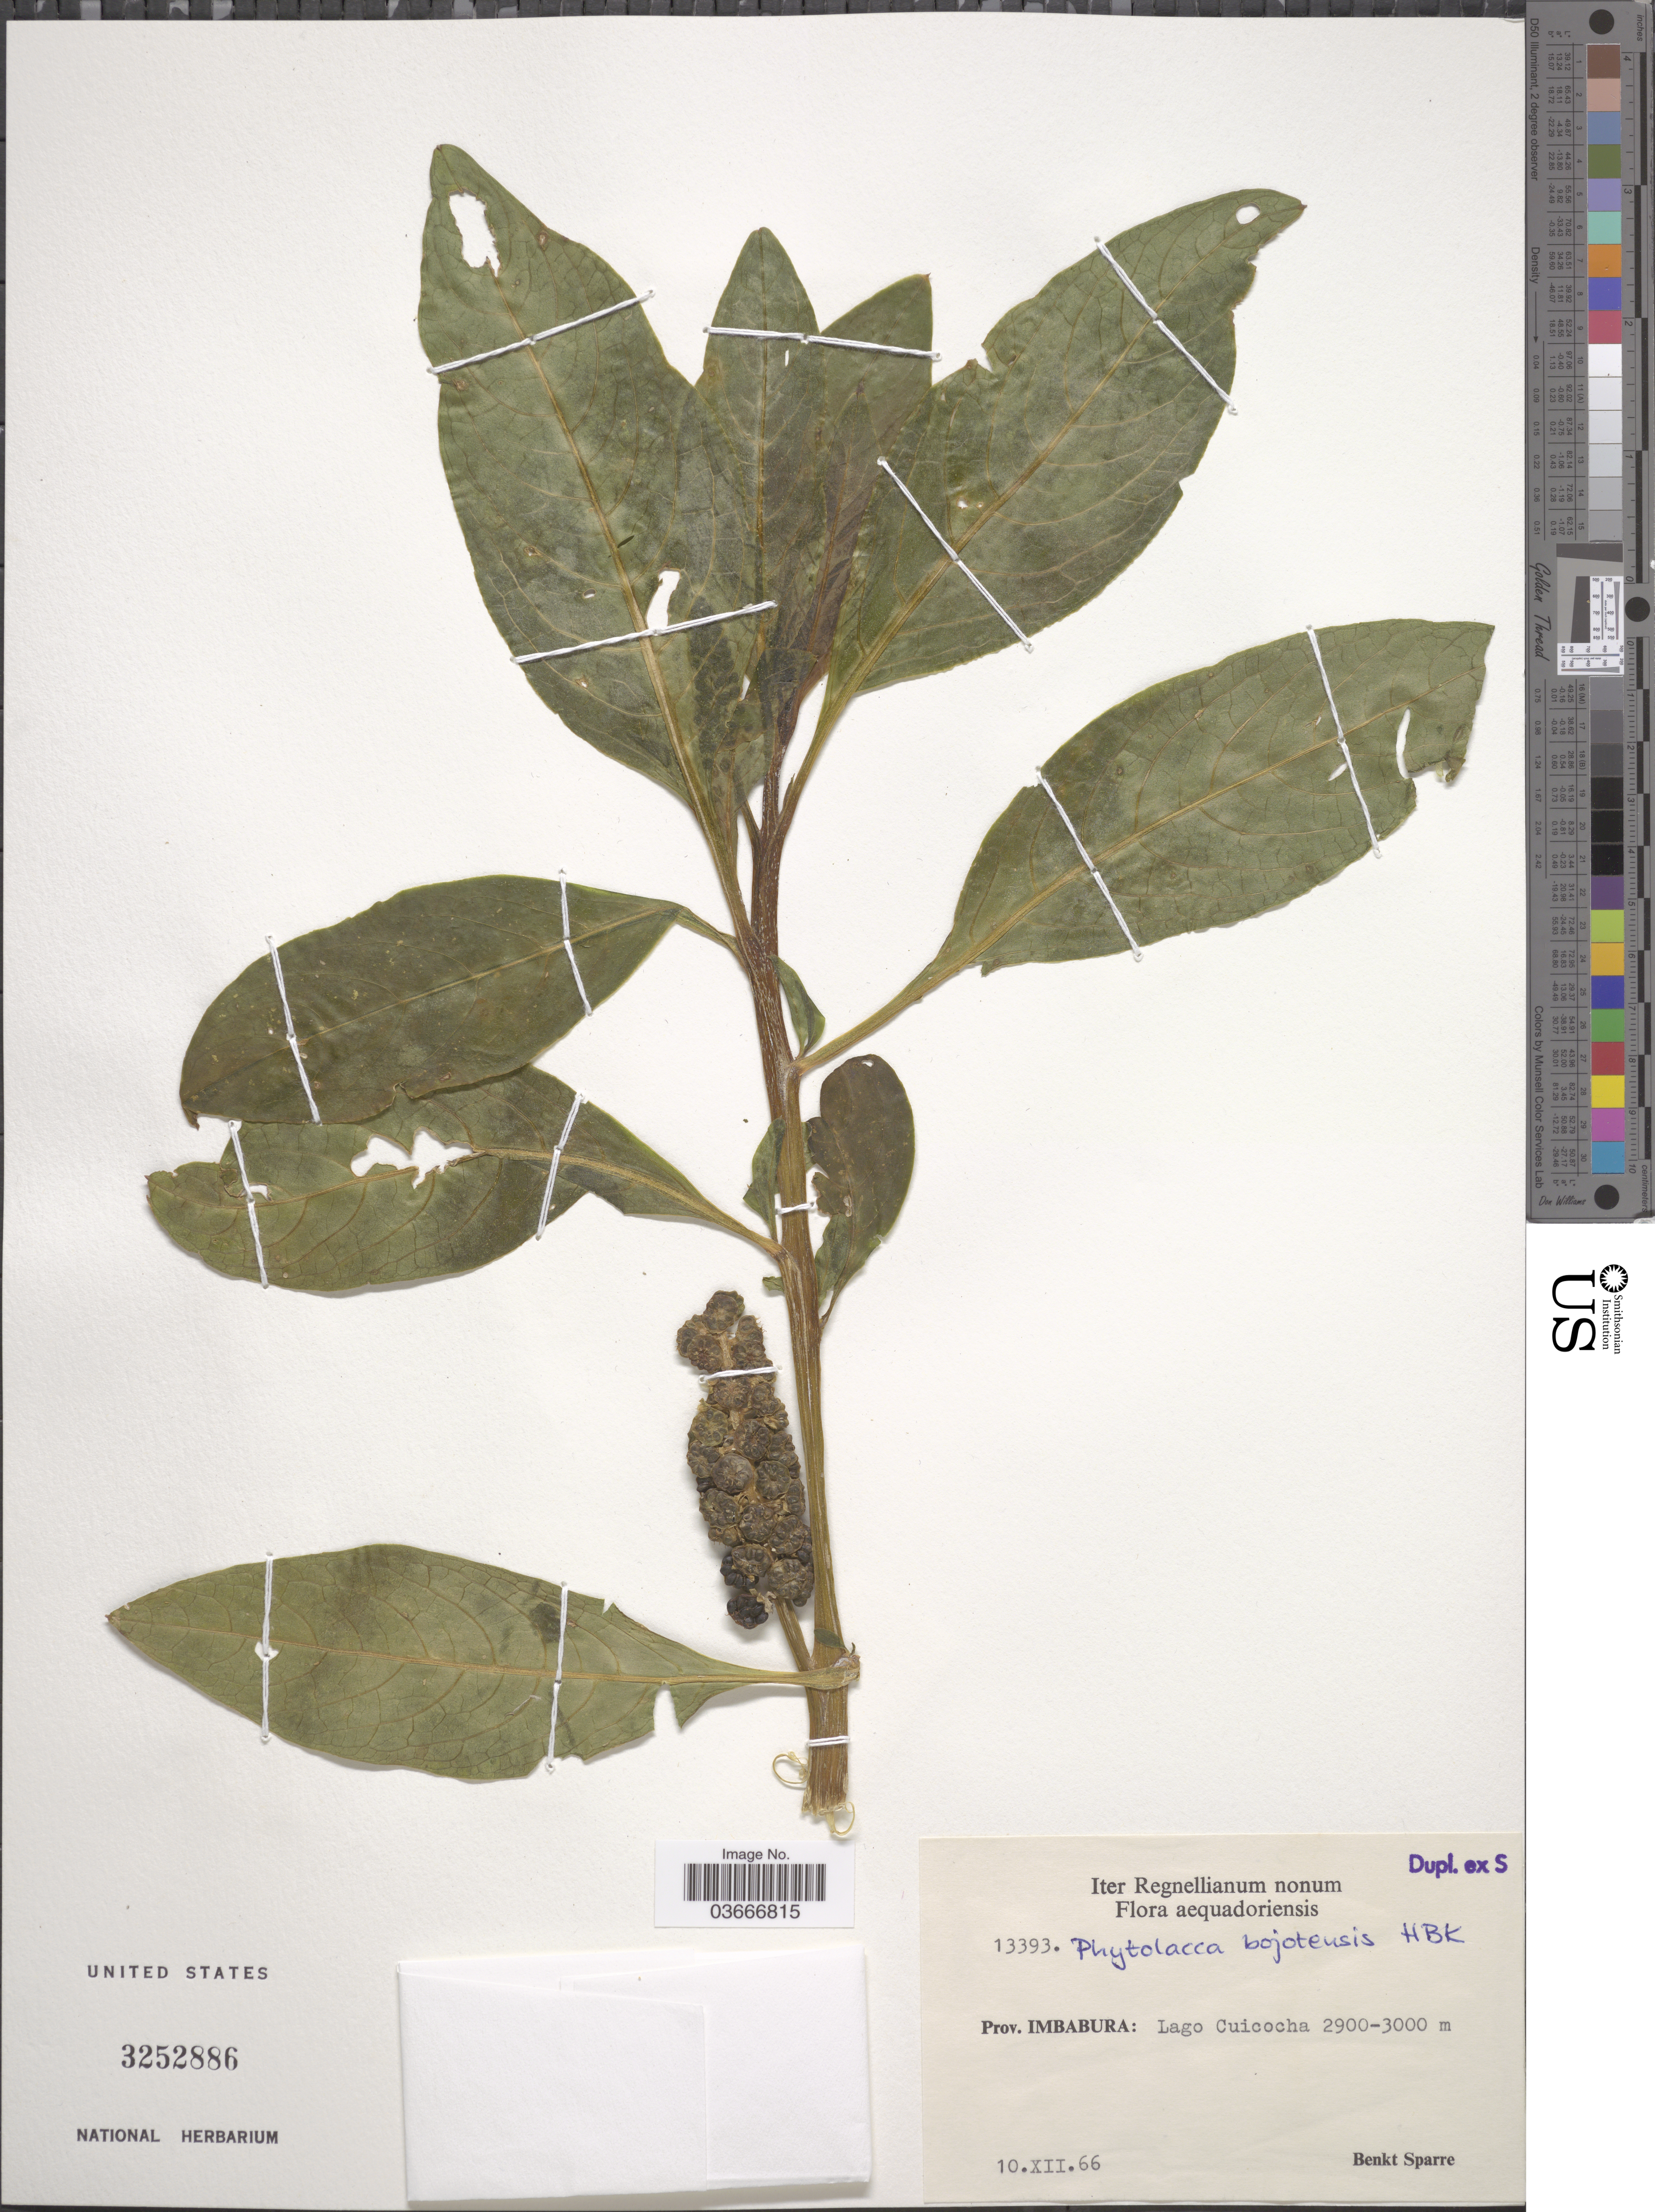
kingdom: Plantae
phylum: Tracheophyta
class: Magnoliopsida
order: Caryophyllales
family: Phytolaccaceae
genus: Phytolacca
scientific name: Phytolacca bogotensis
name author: Kunth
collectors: B. Sparre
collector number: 13393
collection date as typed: Transcribed d/m/y: 10/12/66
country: Ecuador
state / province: Imbabura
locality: Lago Cuicocha.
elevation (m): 2900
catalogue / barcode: US 3252886